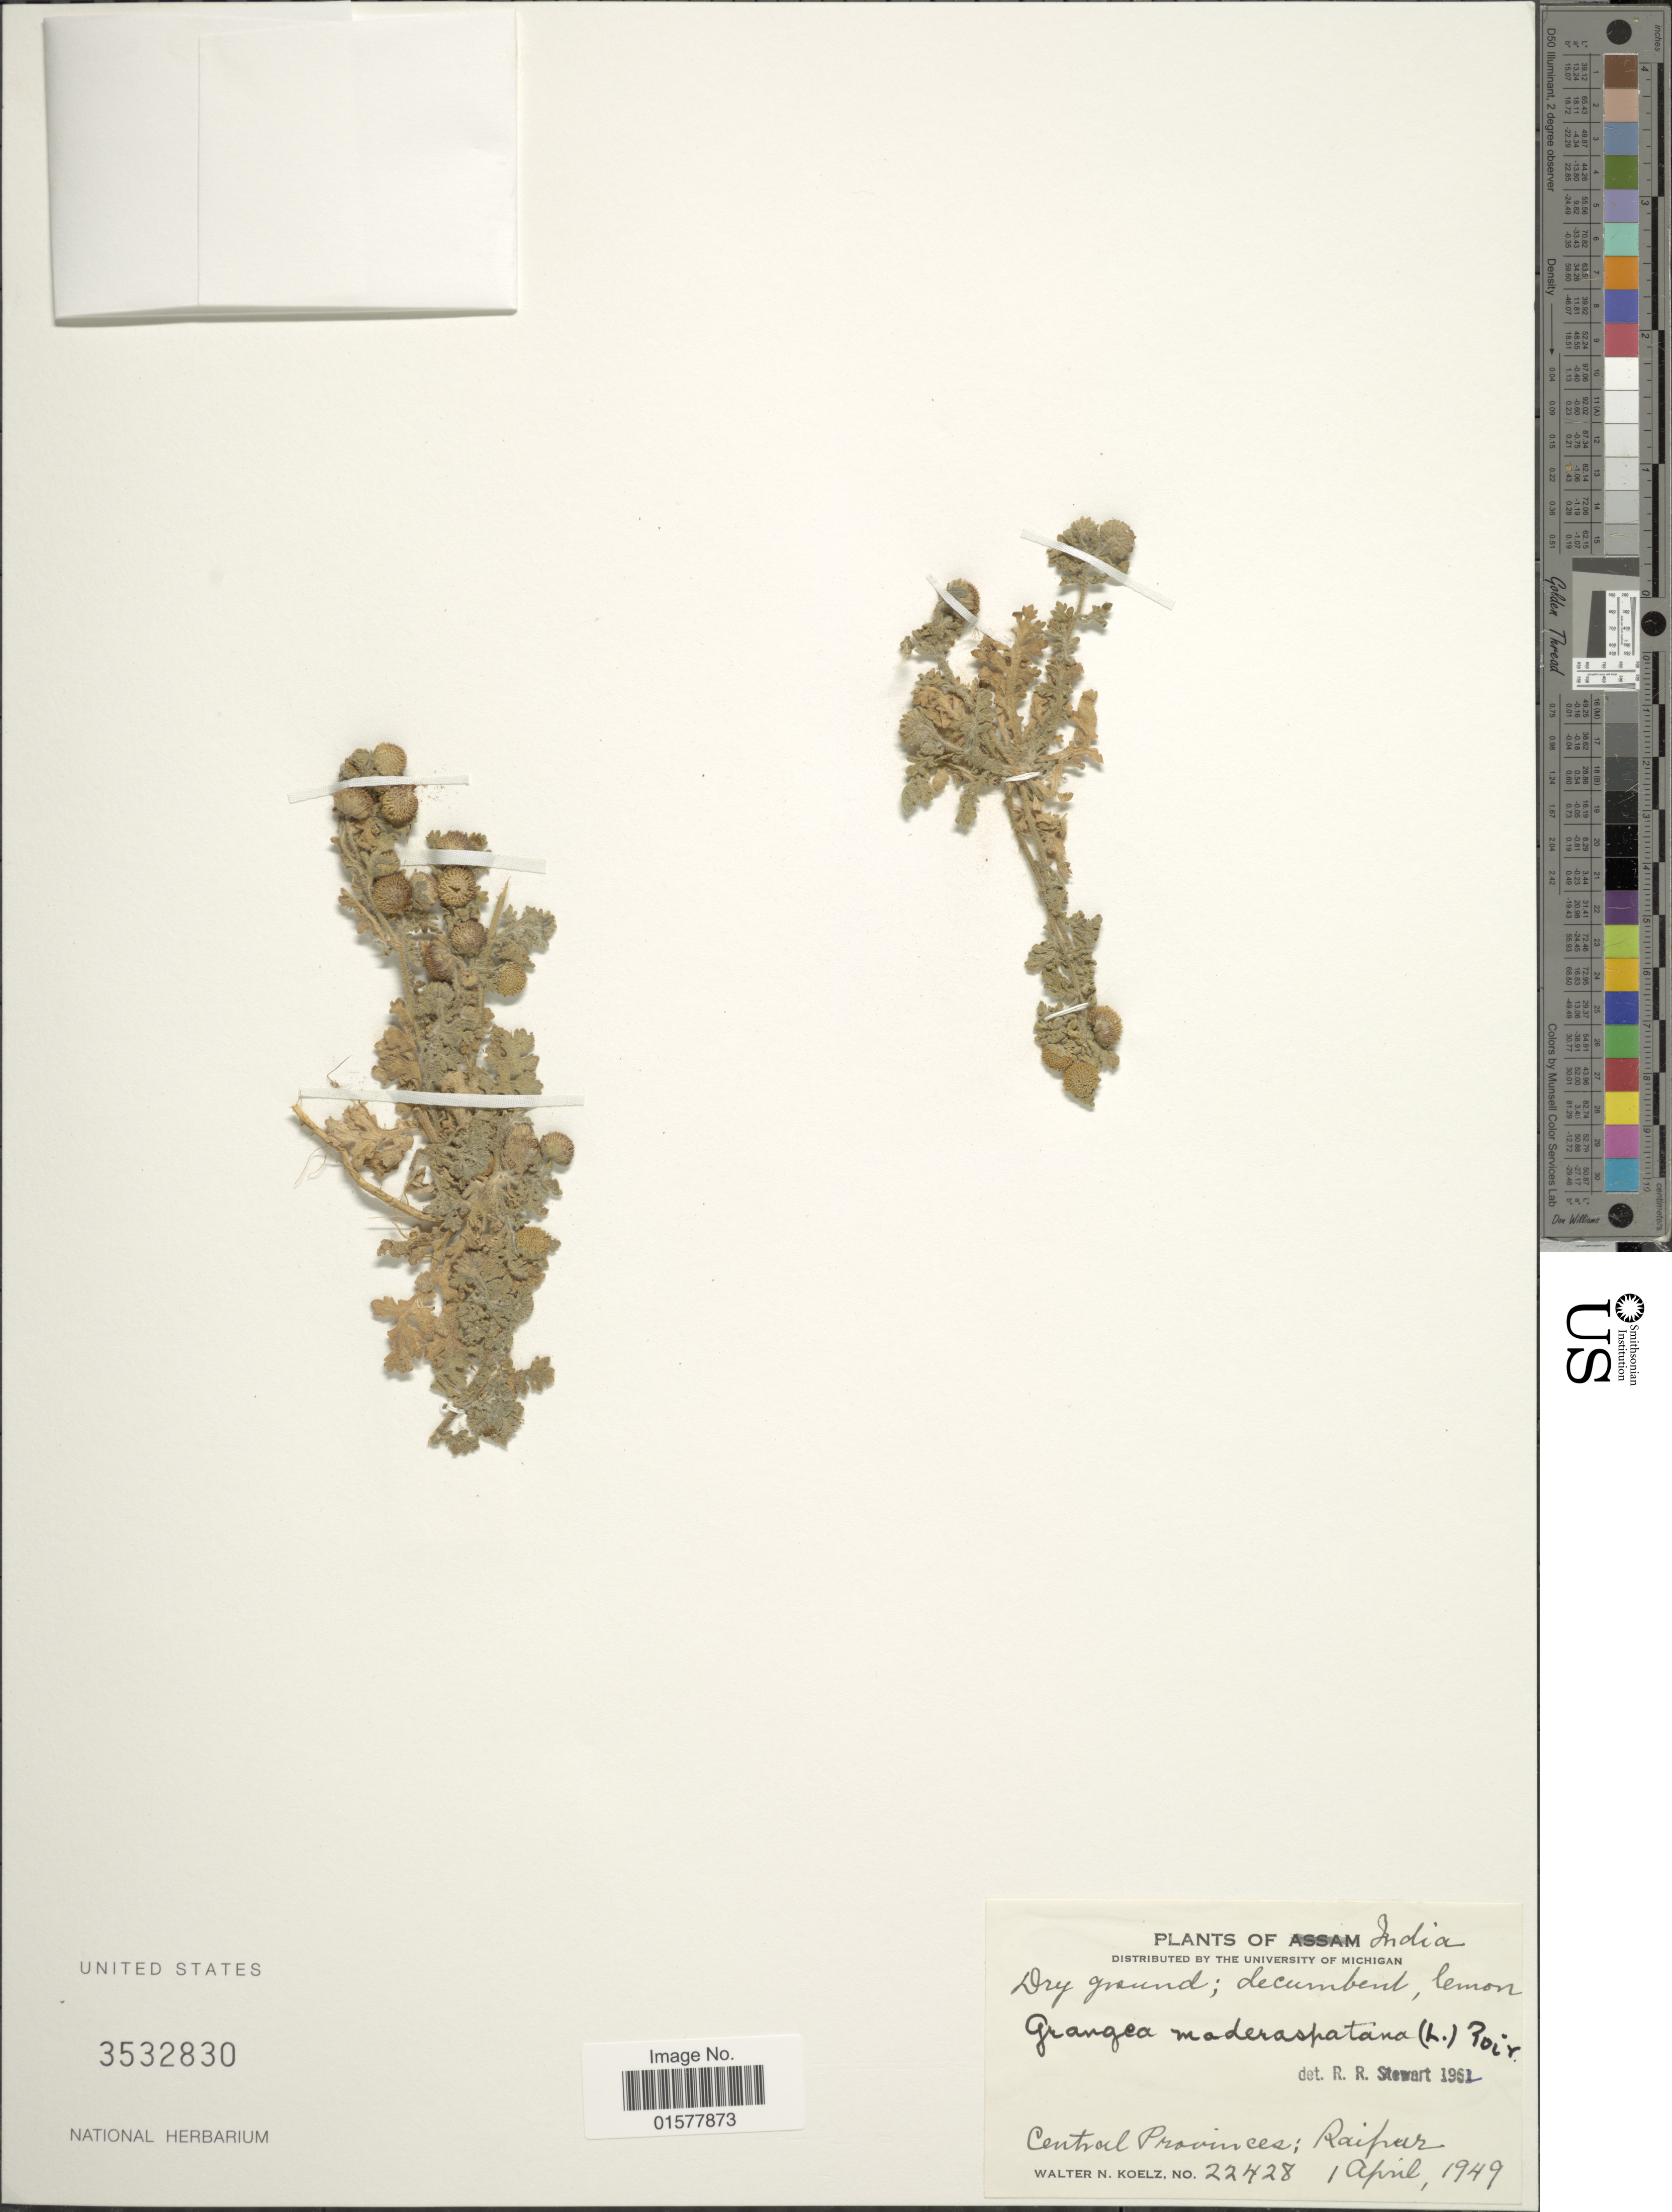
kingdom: Plantae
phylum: Tracheophyta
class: Magnoliopsida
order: Asterales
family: Asteraceae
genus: Grangea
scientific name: Grangea maderaspatana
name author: (L.) Poir.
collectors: W. N. Koelz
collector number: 22428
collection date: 1949-04-01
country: India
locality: Central Province. Raipar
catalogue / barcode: US 3532830